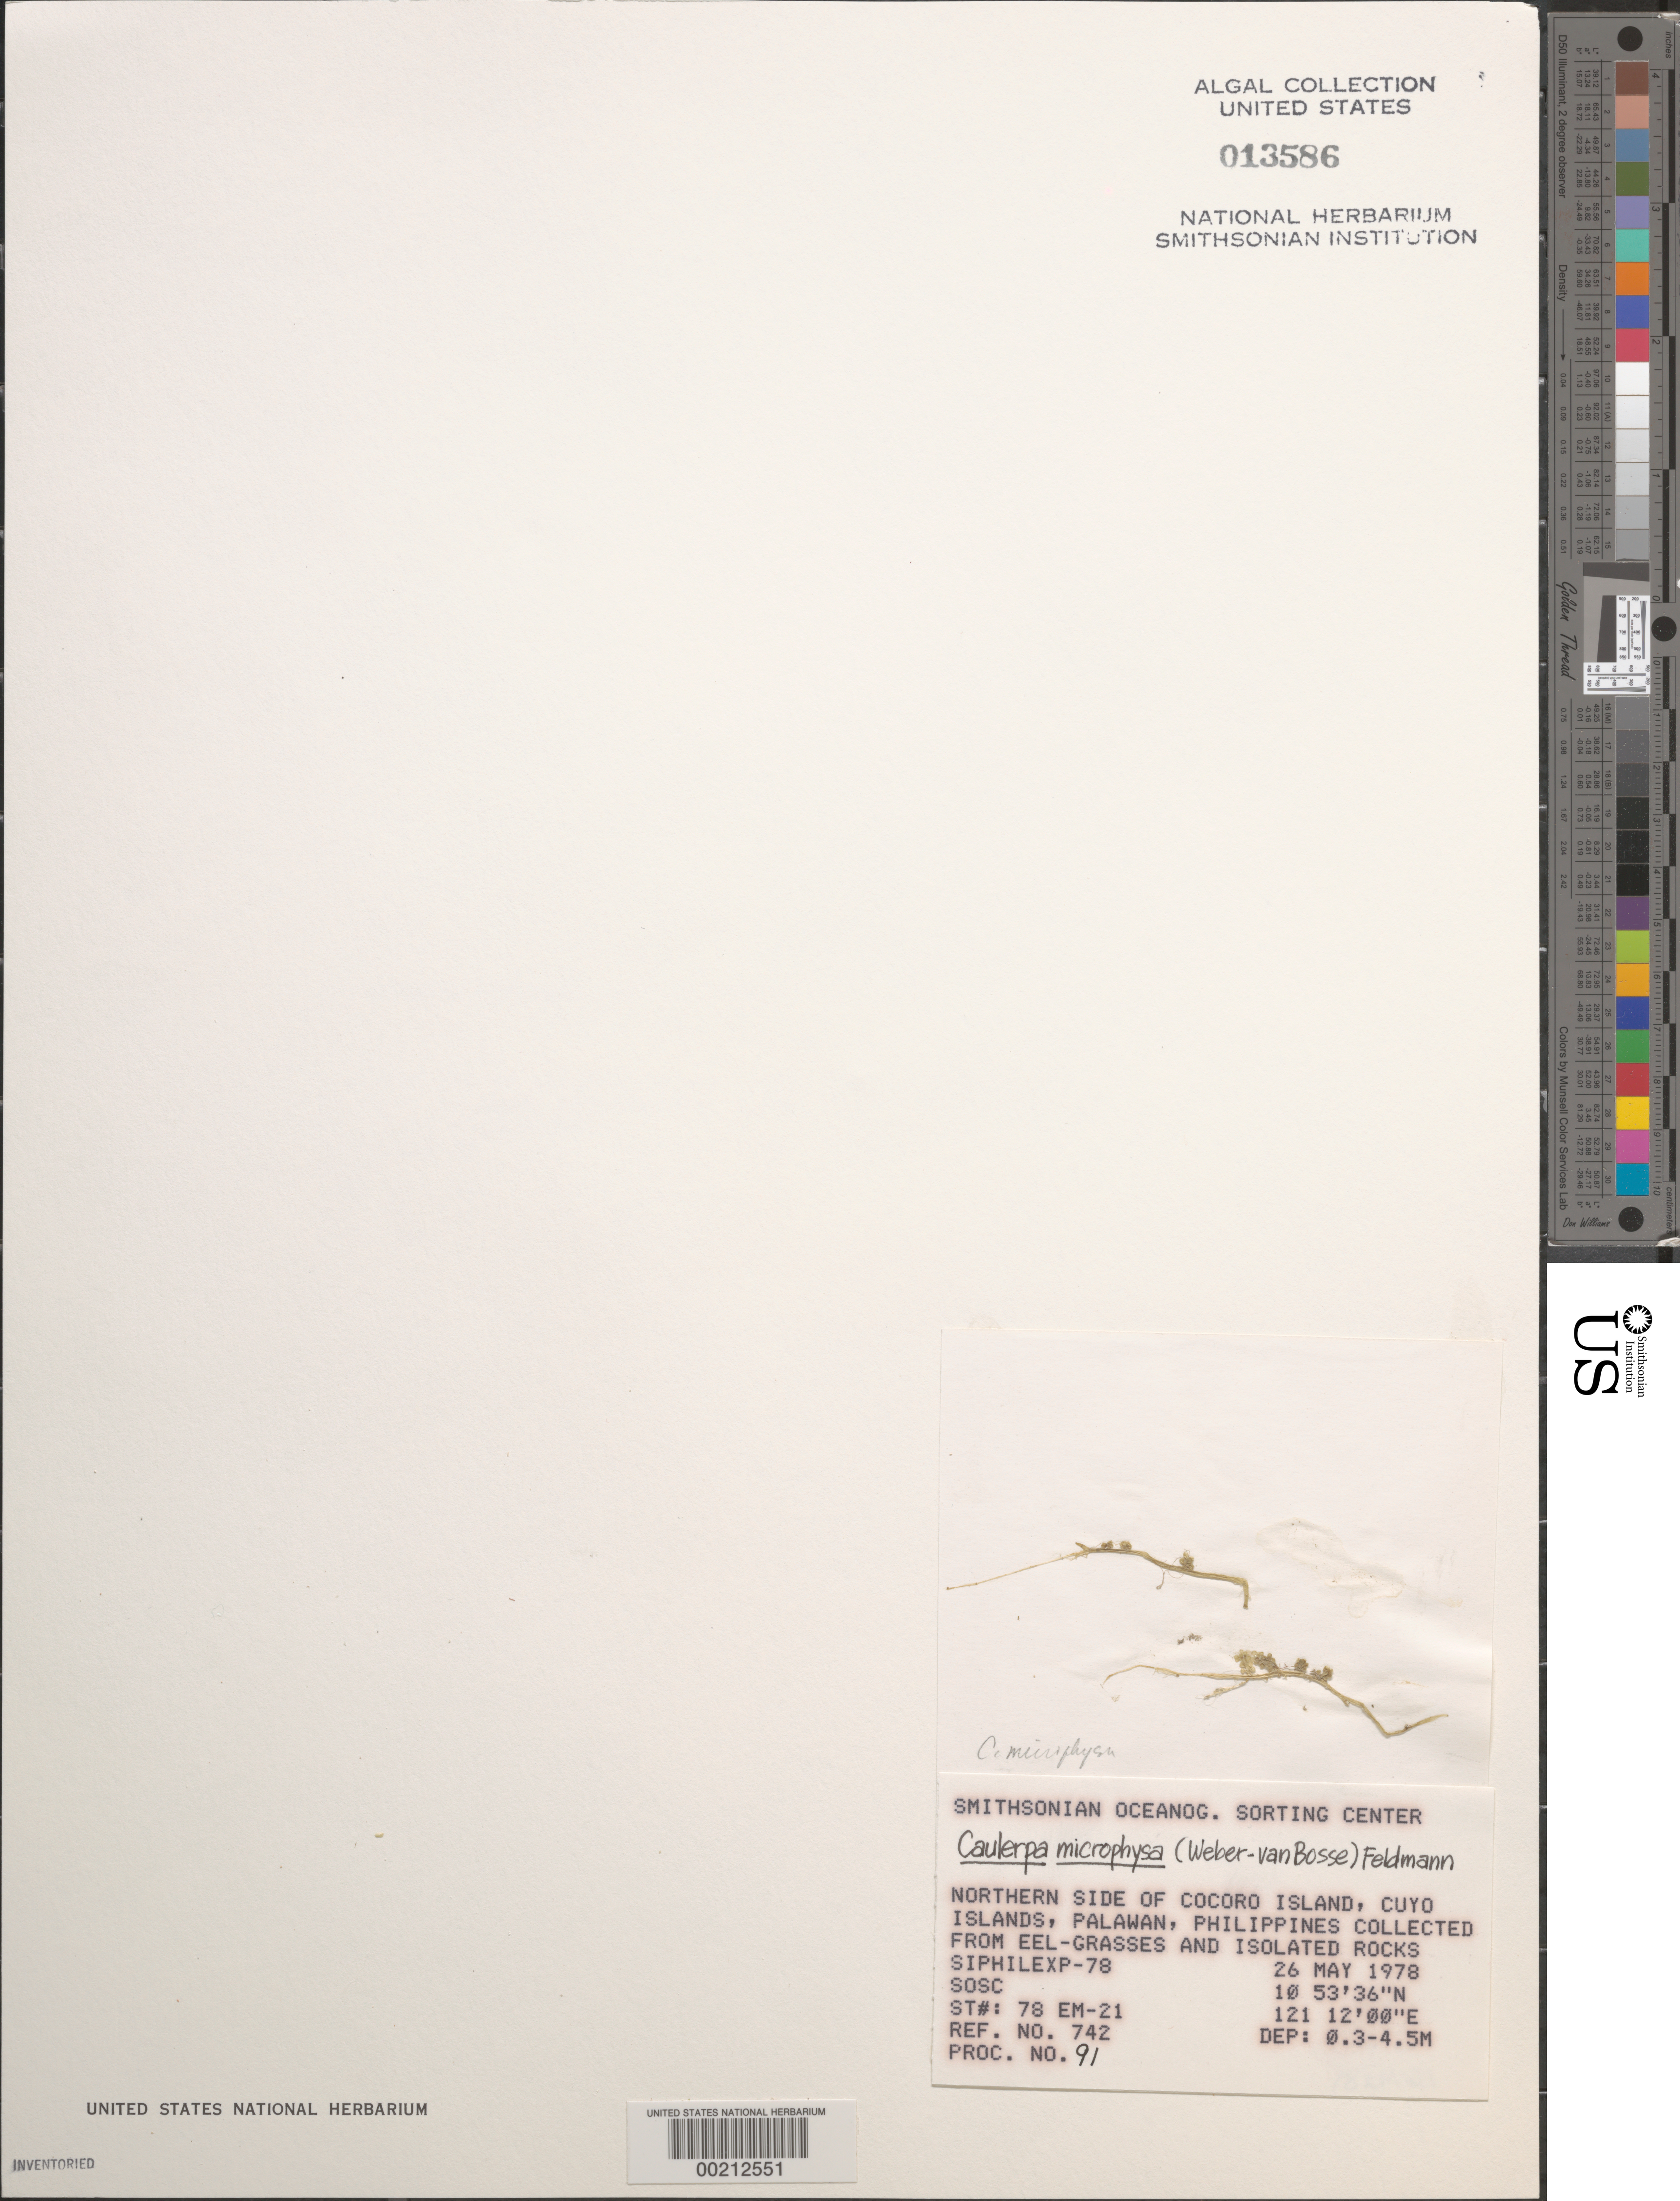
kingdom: Plantae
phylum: Chlorophyta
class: Ulvophyceae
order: Bryopsidales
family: Caulerpaceae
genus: Caulerpa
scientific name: Caulerpa microphysa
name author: (Weber Bosse) Feldmann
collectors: SOSC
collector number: Station 78 Em-21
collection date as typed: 26 May 1978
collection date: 1978-05-26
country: Philippines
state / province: Mimaropa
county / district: Palawan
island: Cocoro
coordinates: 10 53' 36" N, 121 12' 00" E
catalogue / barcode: US 13586